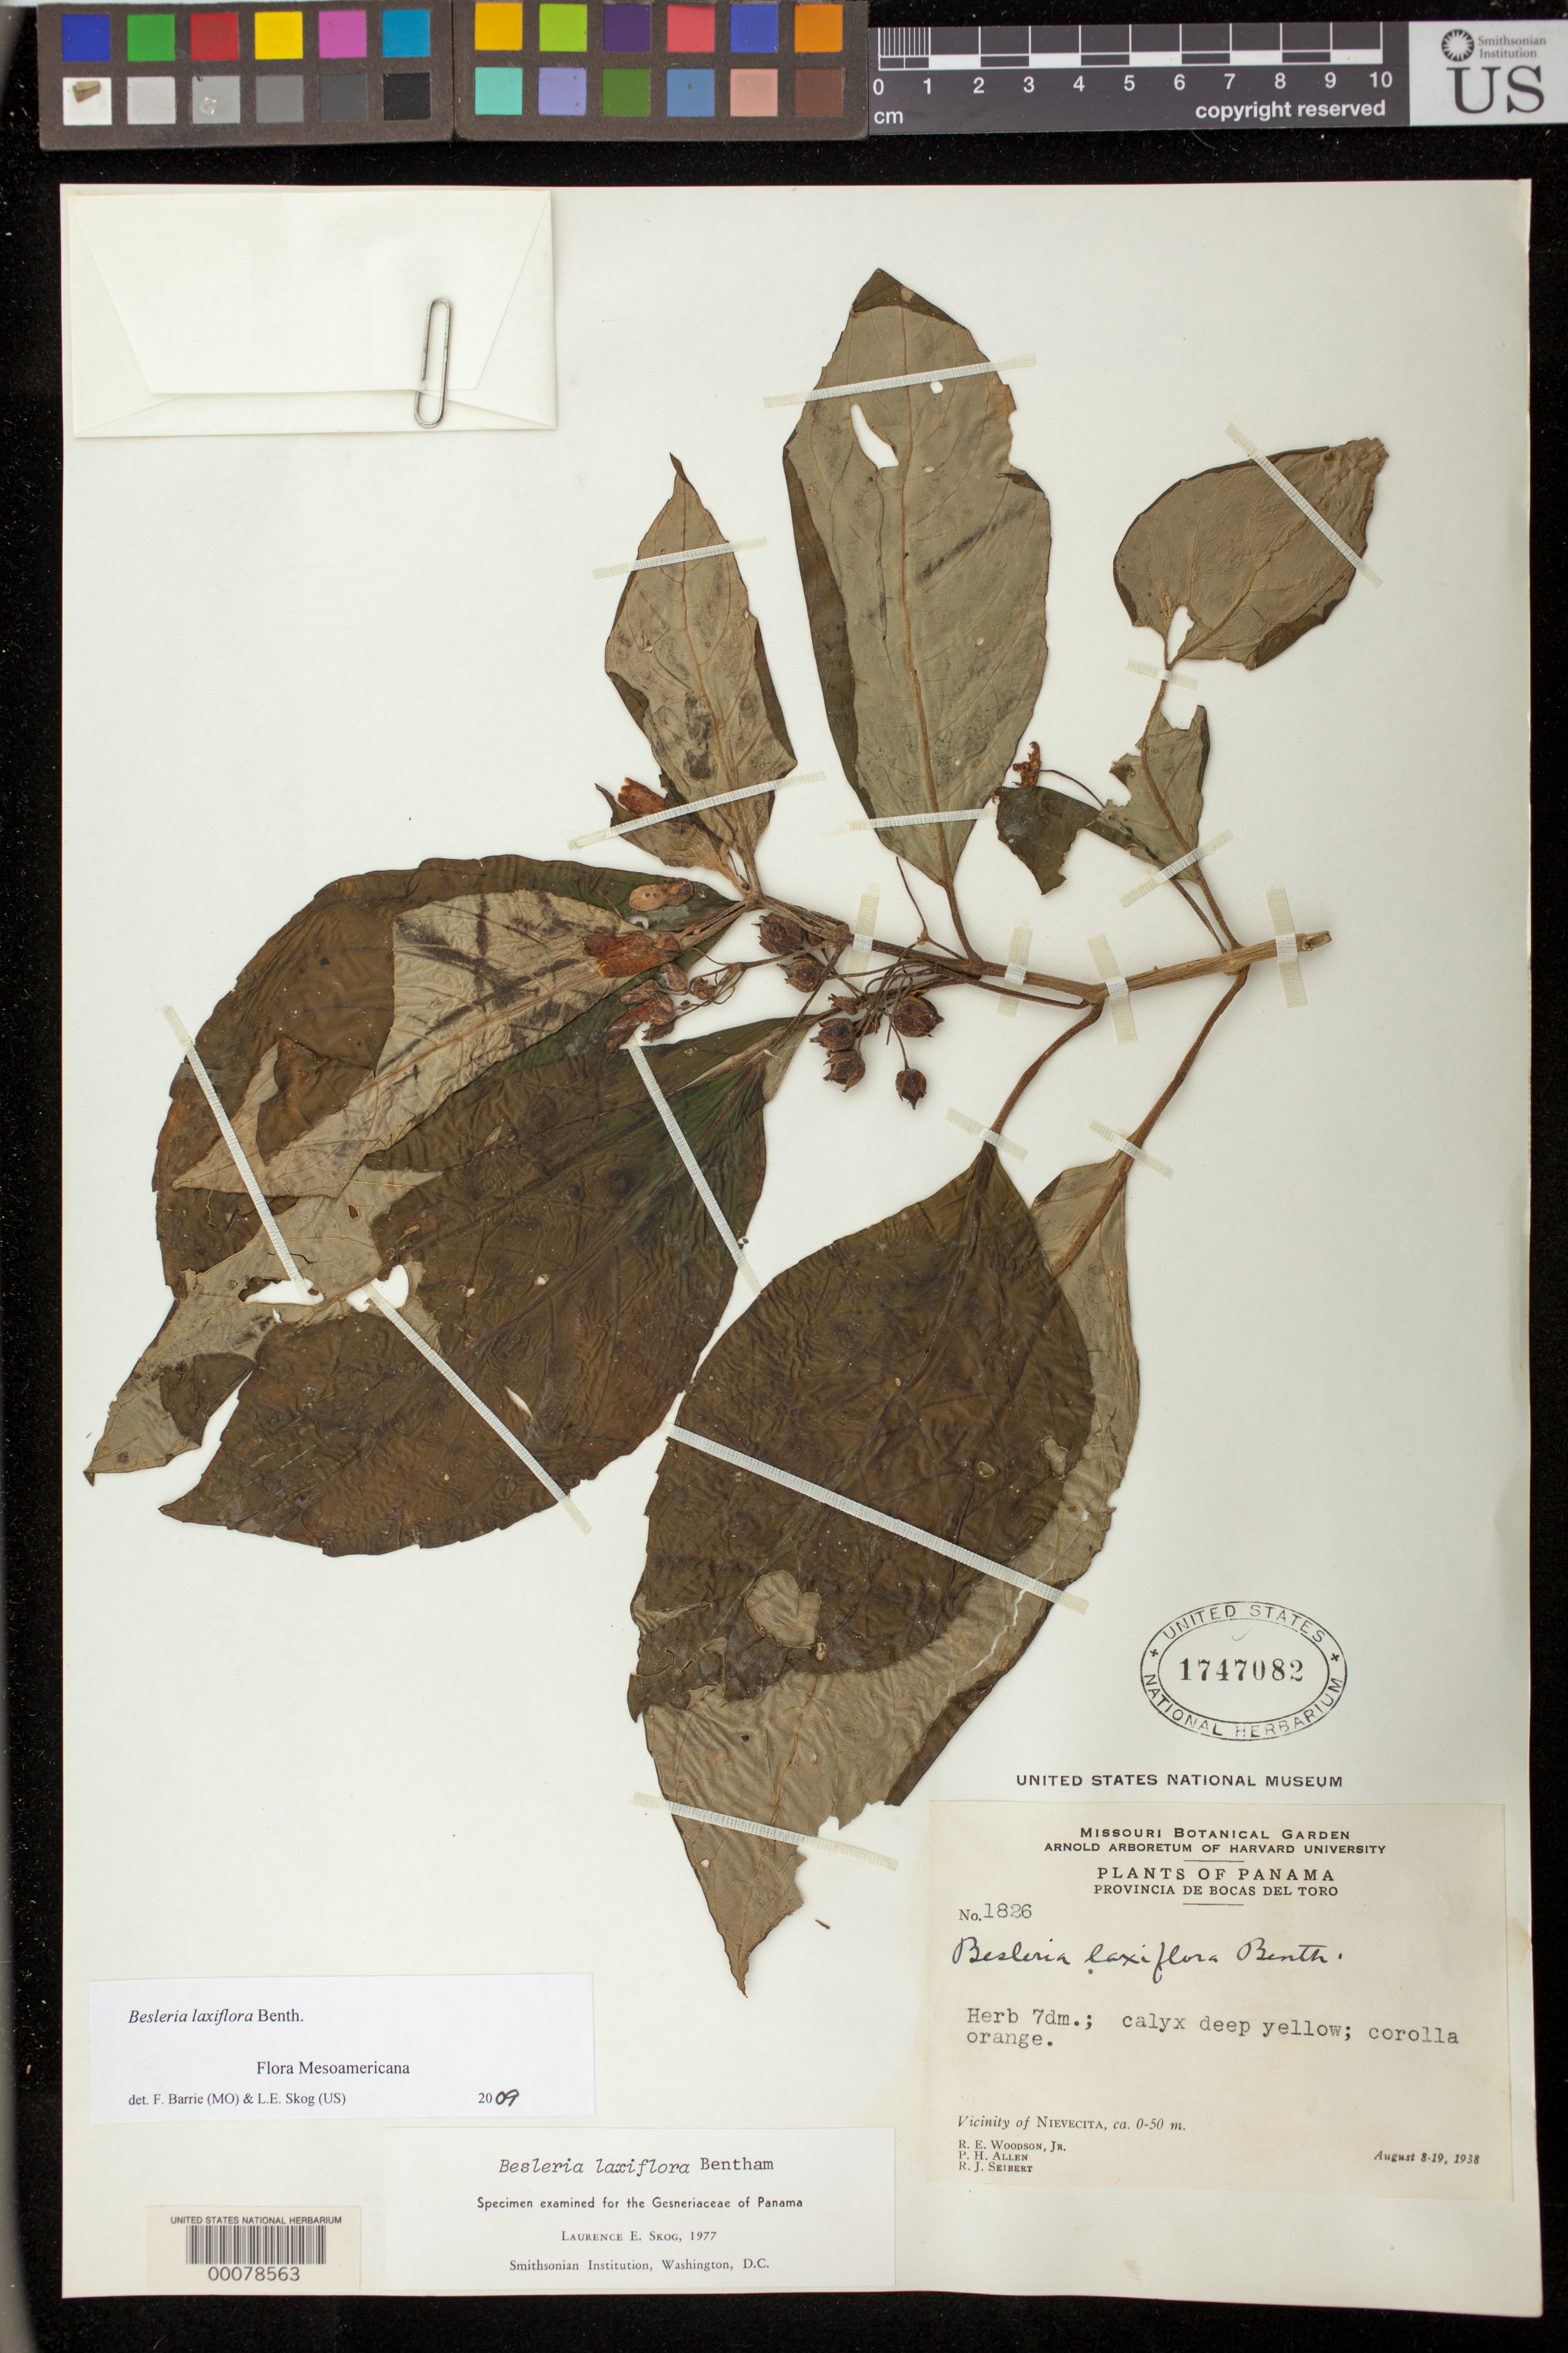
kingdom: Plantae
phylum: Tracheophyta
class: Magnoliopsida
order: Lamiales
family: Gesneriaceae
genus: Besleria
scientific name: Besleria laxiflora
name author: Benth.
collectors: R. E. Woodson, P. H. Allen & R. J. Seibert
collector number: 1826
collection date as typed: Aug 1938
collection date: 1938-08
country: Panama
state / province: Bocas del Toro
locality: Vicinity of Nievecita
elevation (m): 0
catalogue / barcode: US 1747082